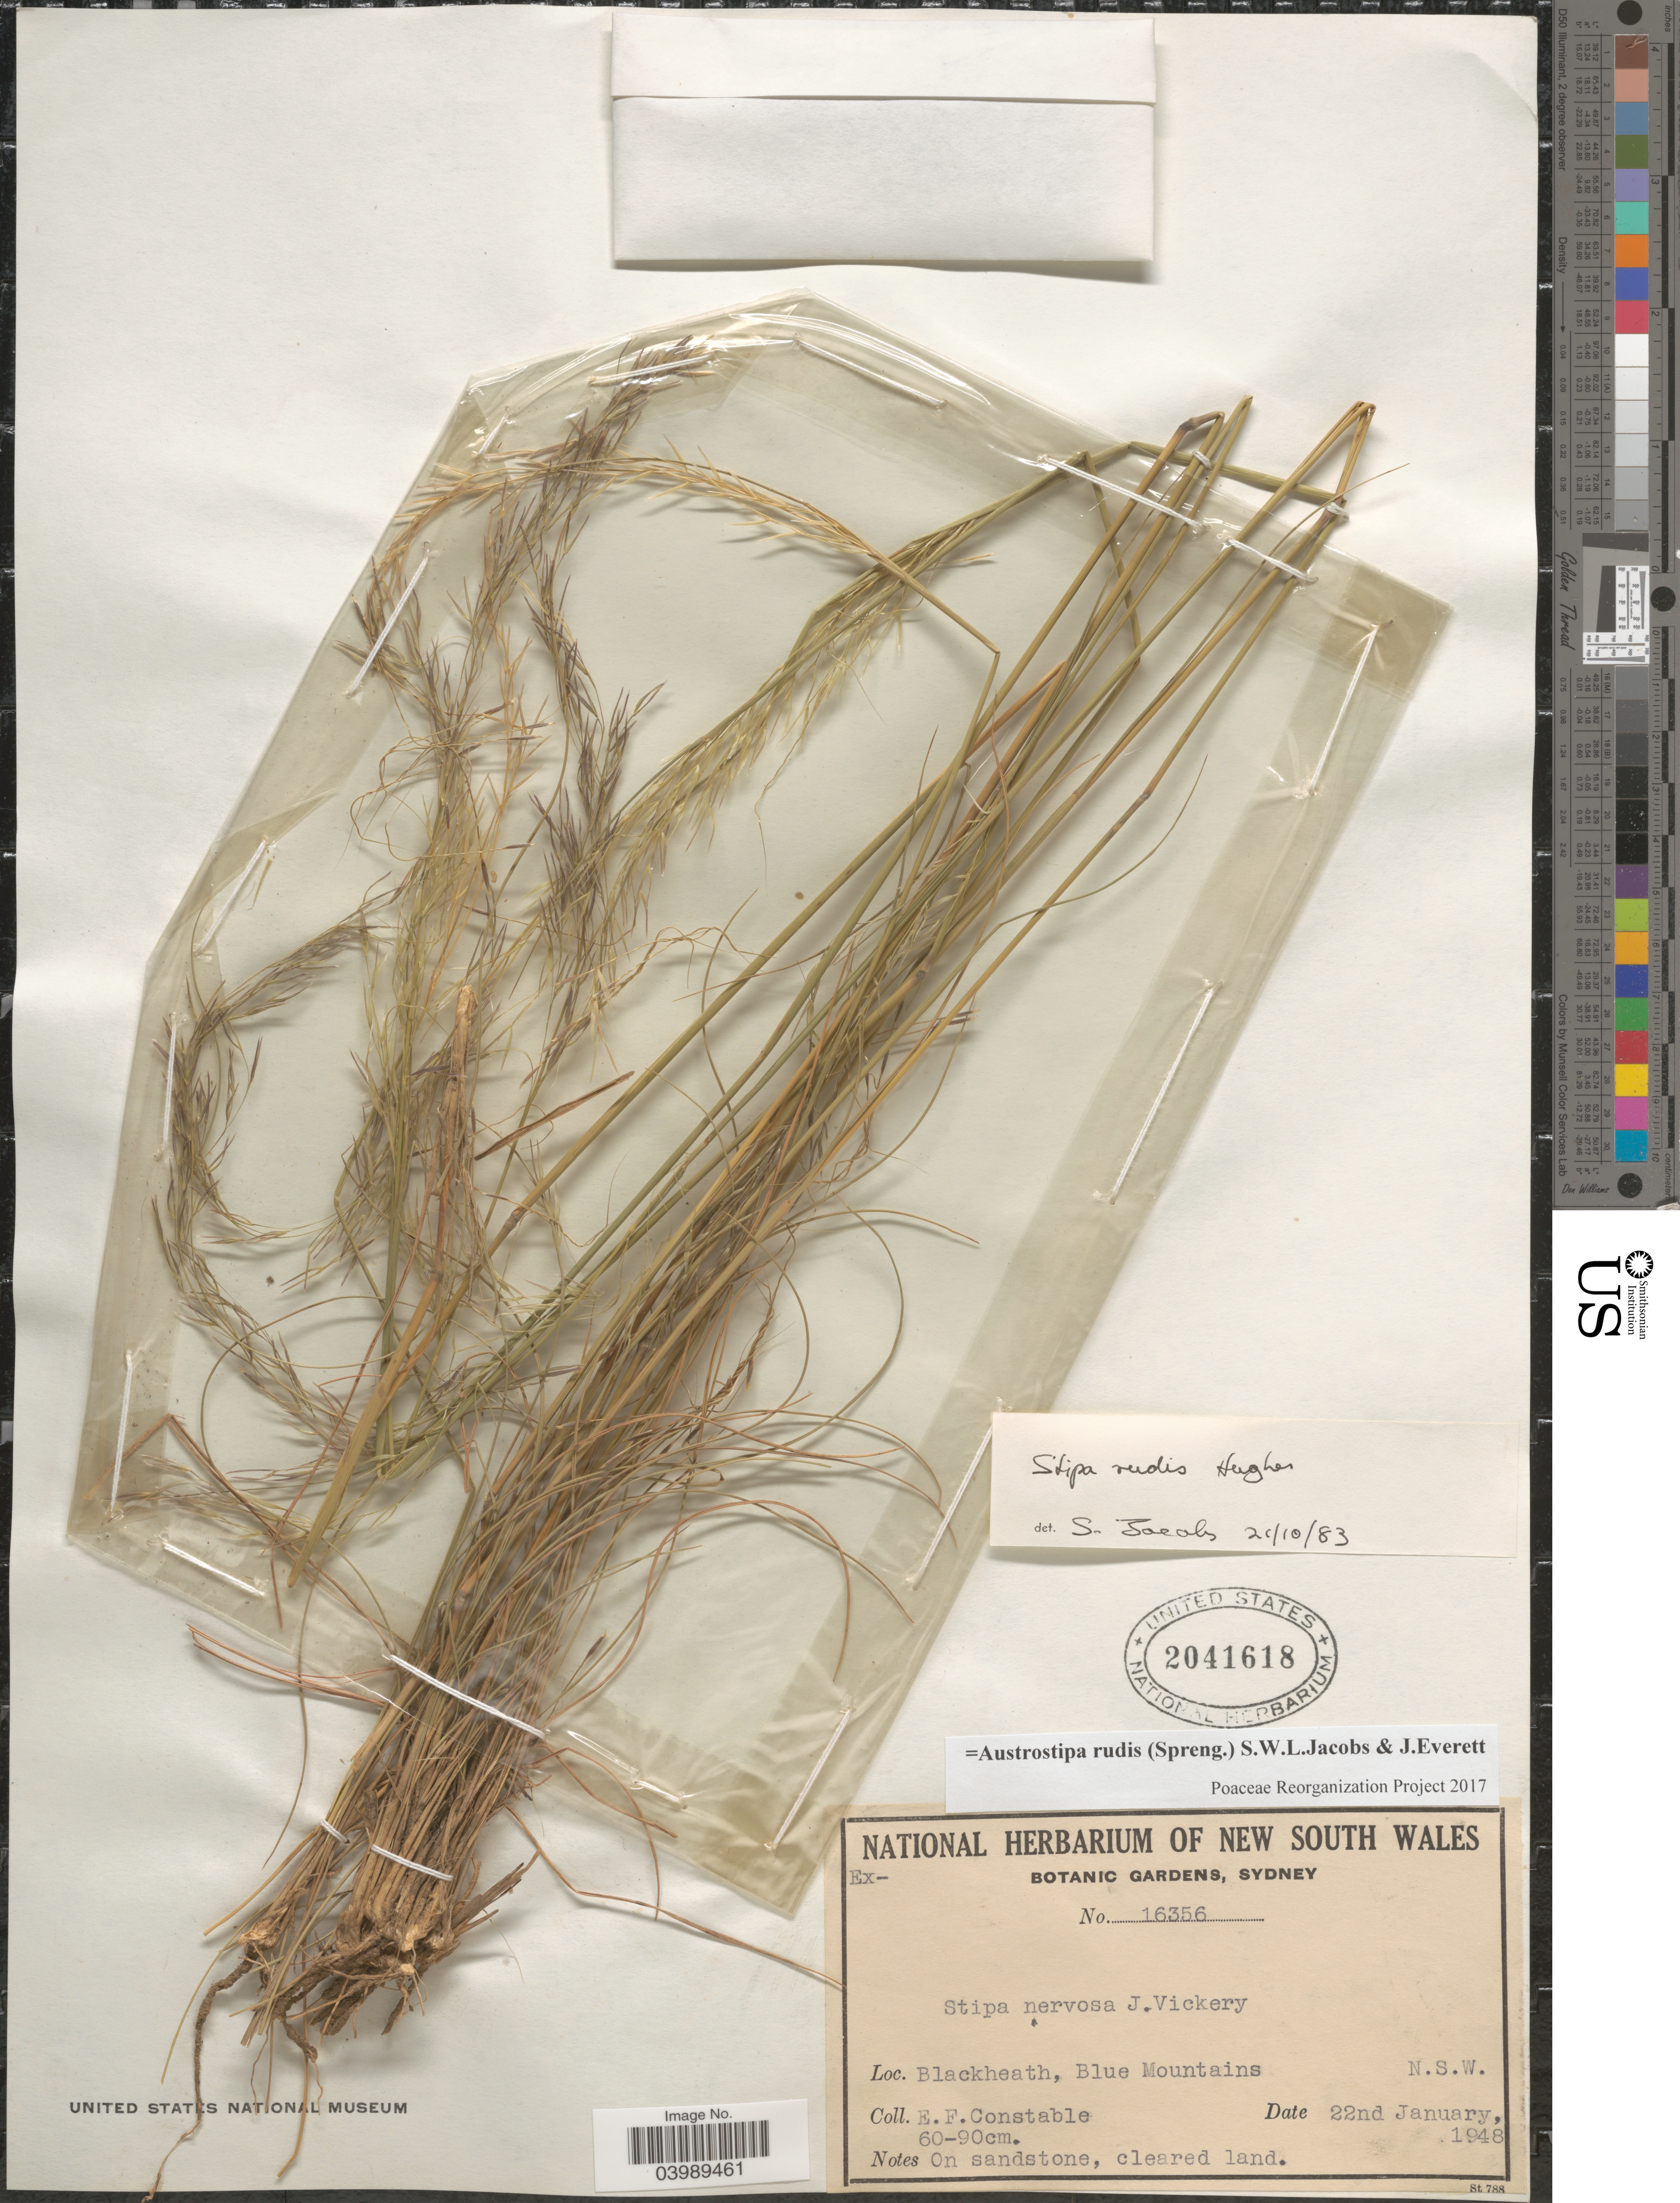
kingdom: Plantae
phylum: Tracheophyta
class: Liliopsida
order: Poales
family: Poaceae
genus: Austrostipa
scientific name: Austrostipa rudis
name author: (Spreng.) S.W.L. Jacobs & J. Everett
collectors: E. F. Constable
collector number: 16356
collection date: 1948-01-22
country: Australia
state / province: New South Wales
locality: Blackheath, Blue Mountains.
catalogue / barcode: US 2041618